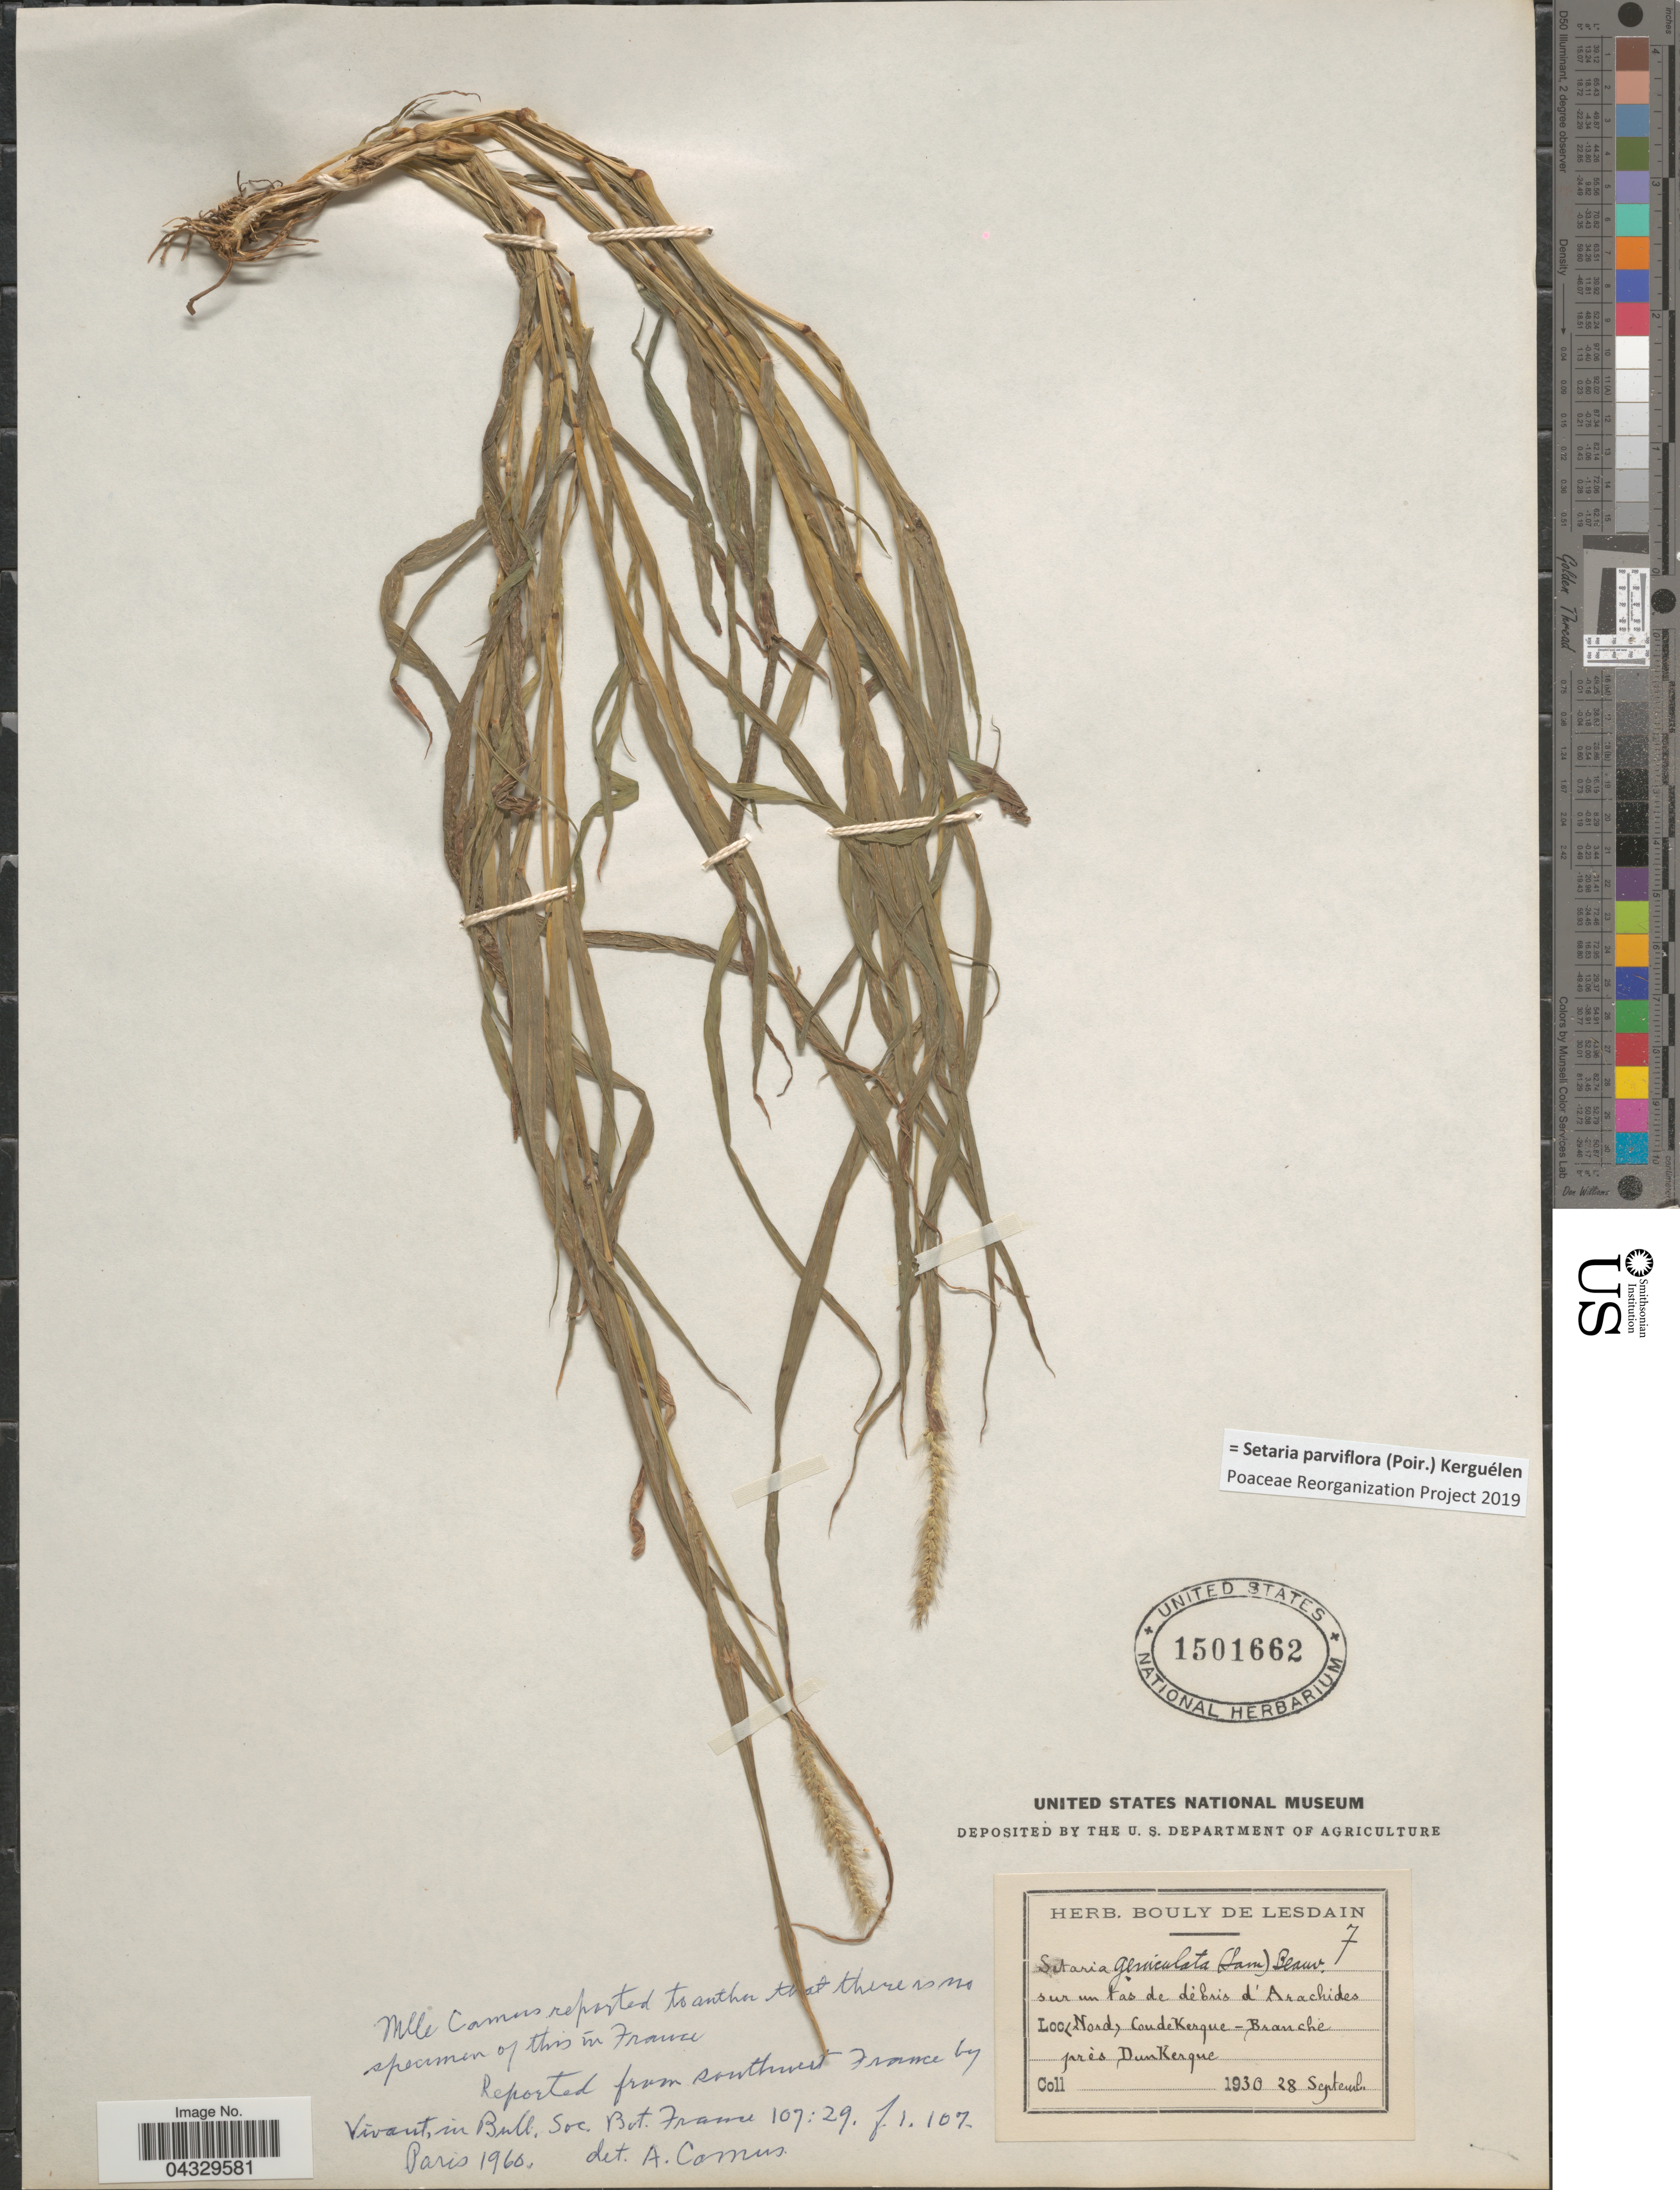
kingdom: Plantae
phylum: Tracheophyta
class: Liliopsida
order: Poales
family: Poaceae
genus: Setaria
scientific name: Setaria parviflora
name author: (Poir.) Kerguélen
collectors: ex Herb. Bouly De Lesdain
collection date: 1930-09-28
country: France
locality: (Nord), CoudeKerque-Branche près DunKerque.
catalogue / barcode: US 1501662